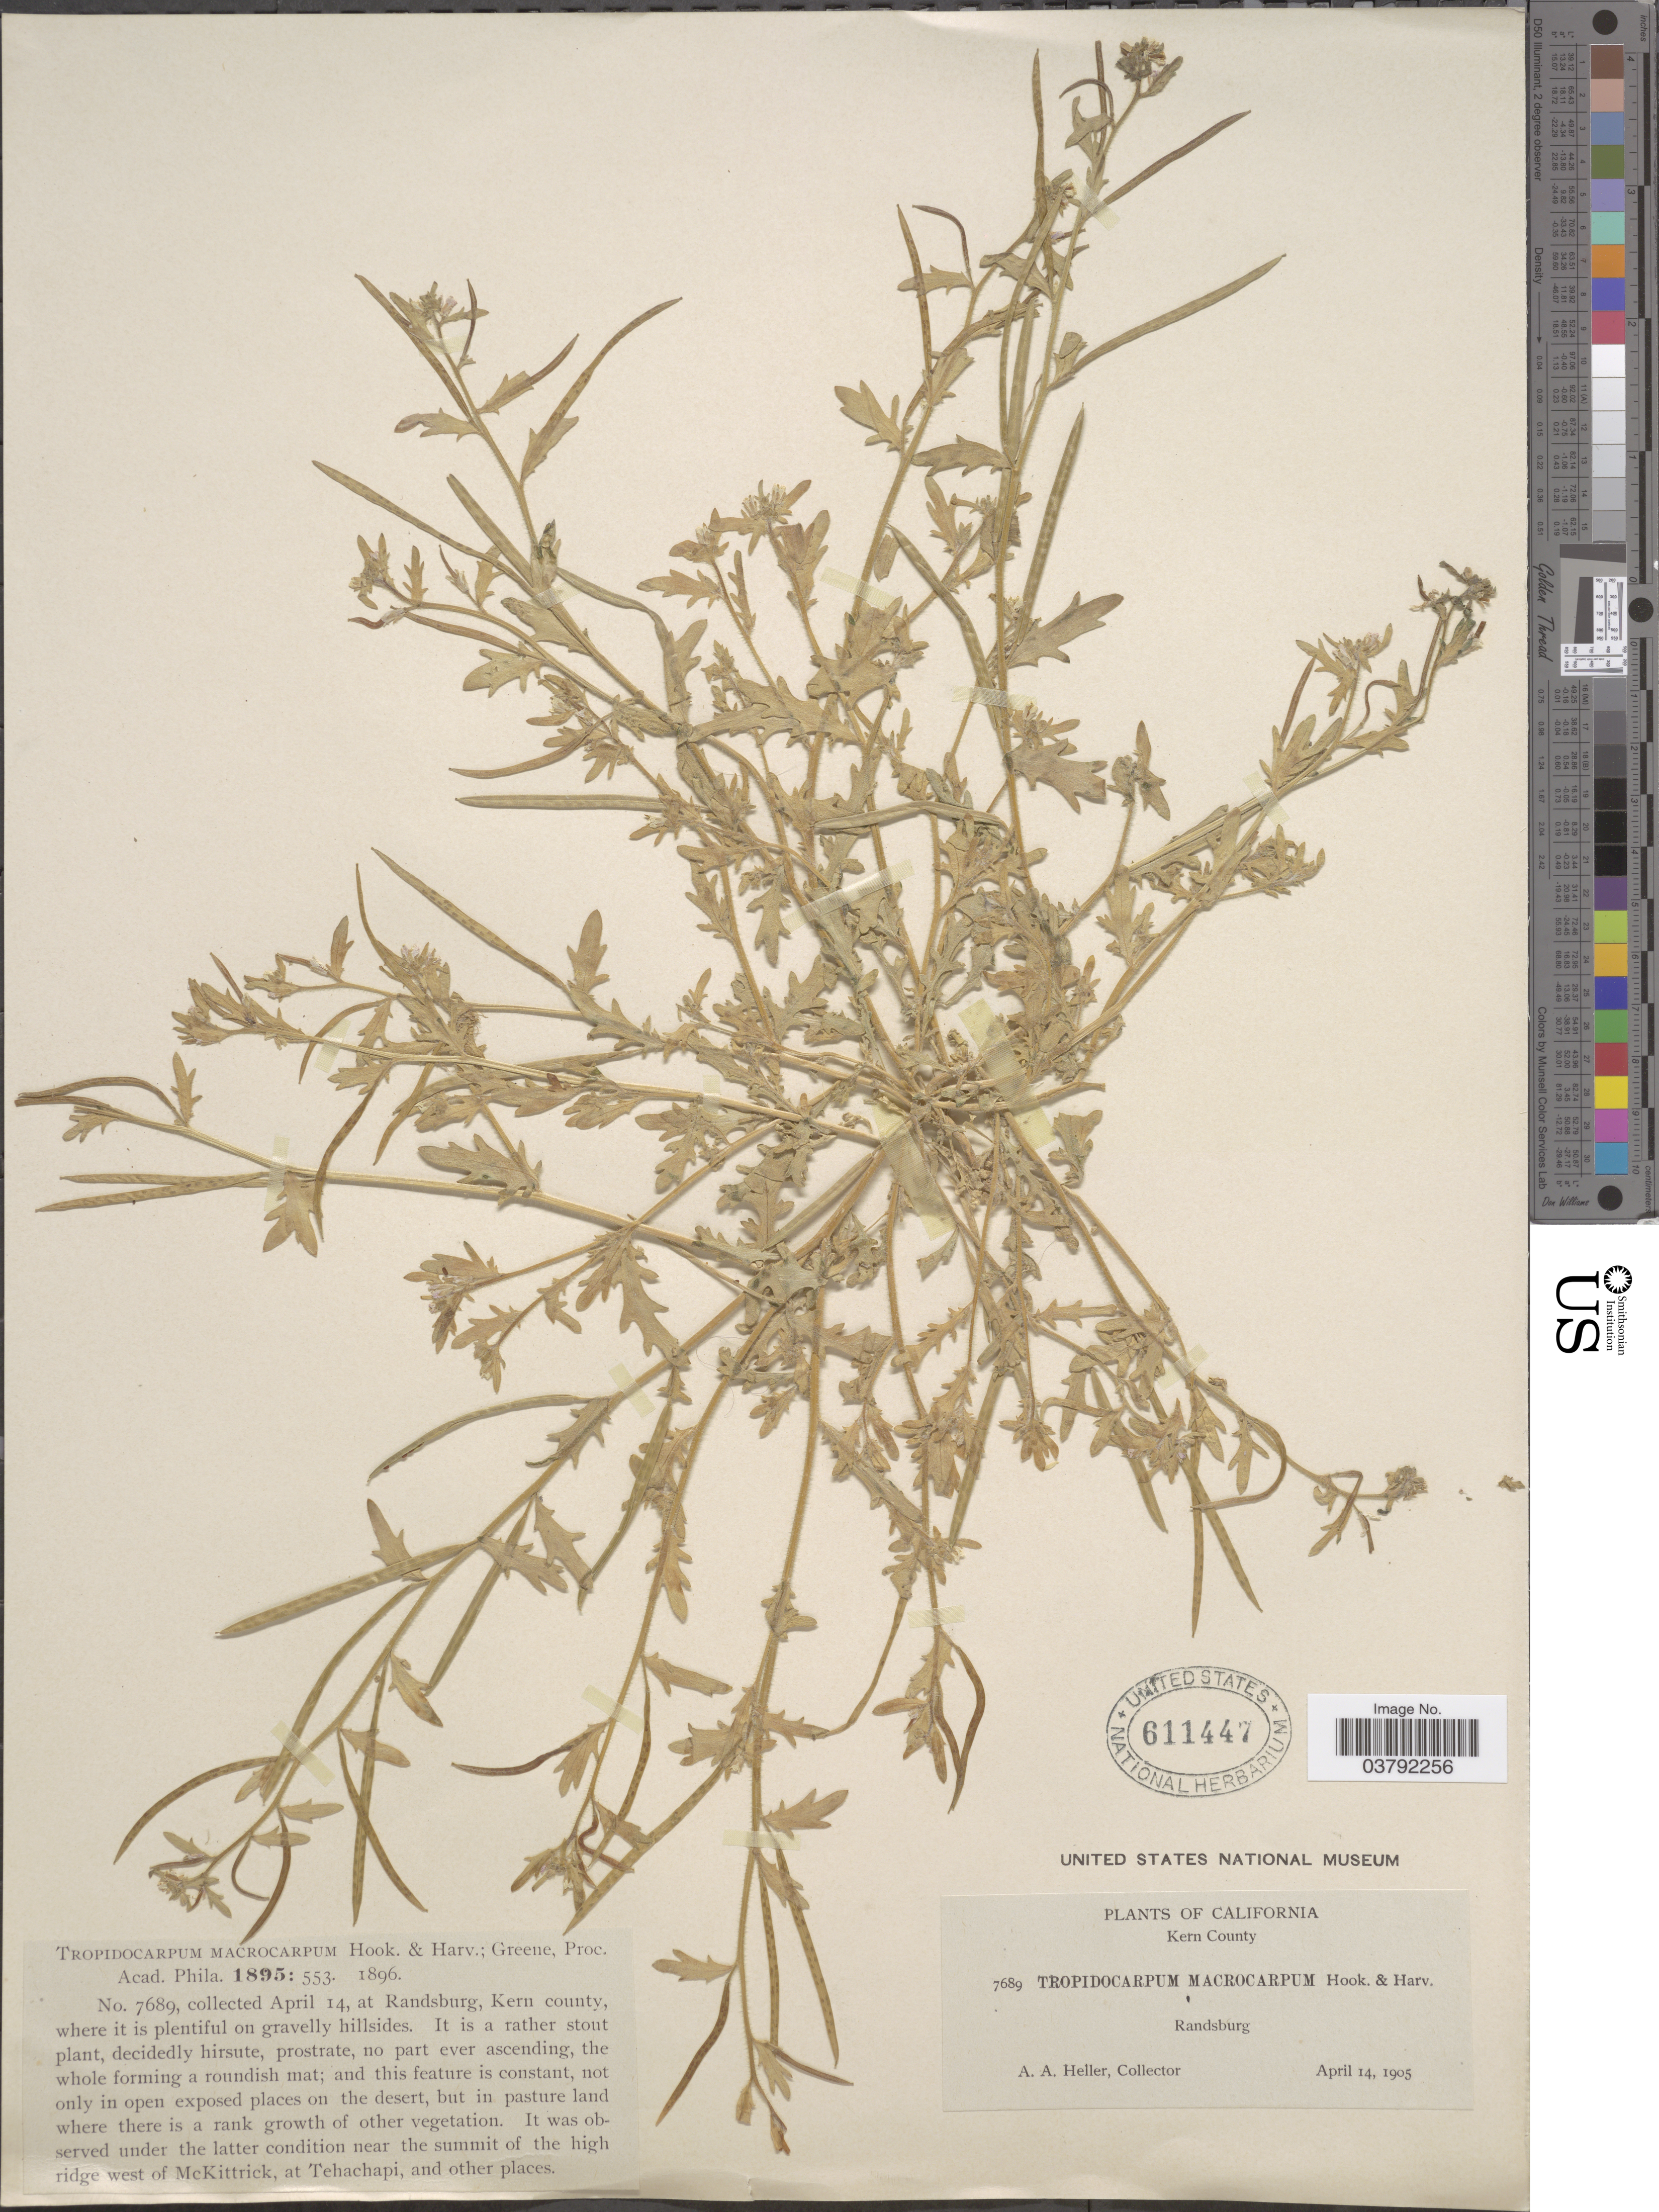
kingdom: Plantae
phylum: Tracheophyta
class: Magnoliopsida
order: Brassicales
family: Brassicaceae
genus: Tropidocarpum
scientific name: Tropidocarpum gracile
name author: Hook.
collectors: A. A. Heller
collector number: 7689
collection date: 1905-04-14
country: United States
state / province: California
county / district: Kern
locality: Kern County. Randsburg.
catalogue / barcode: US 611447